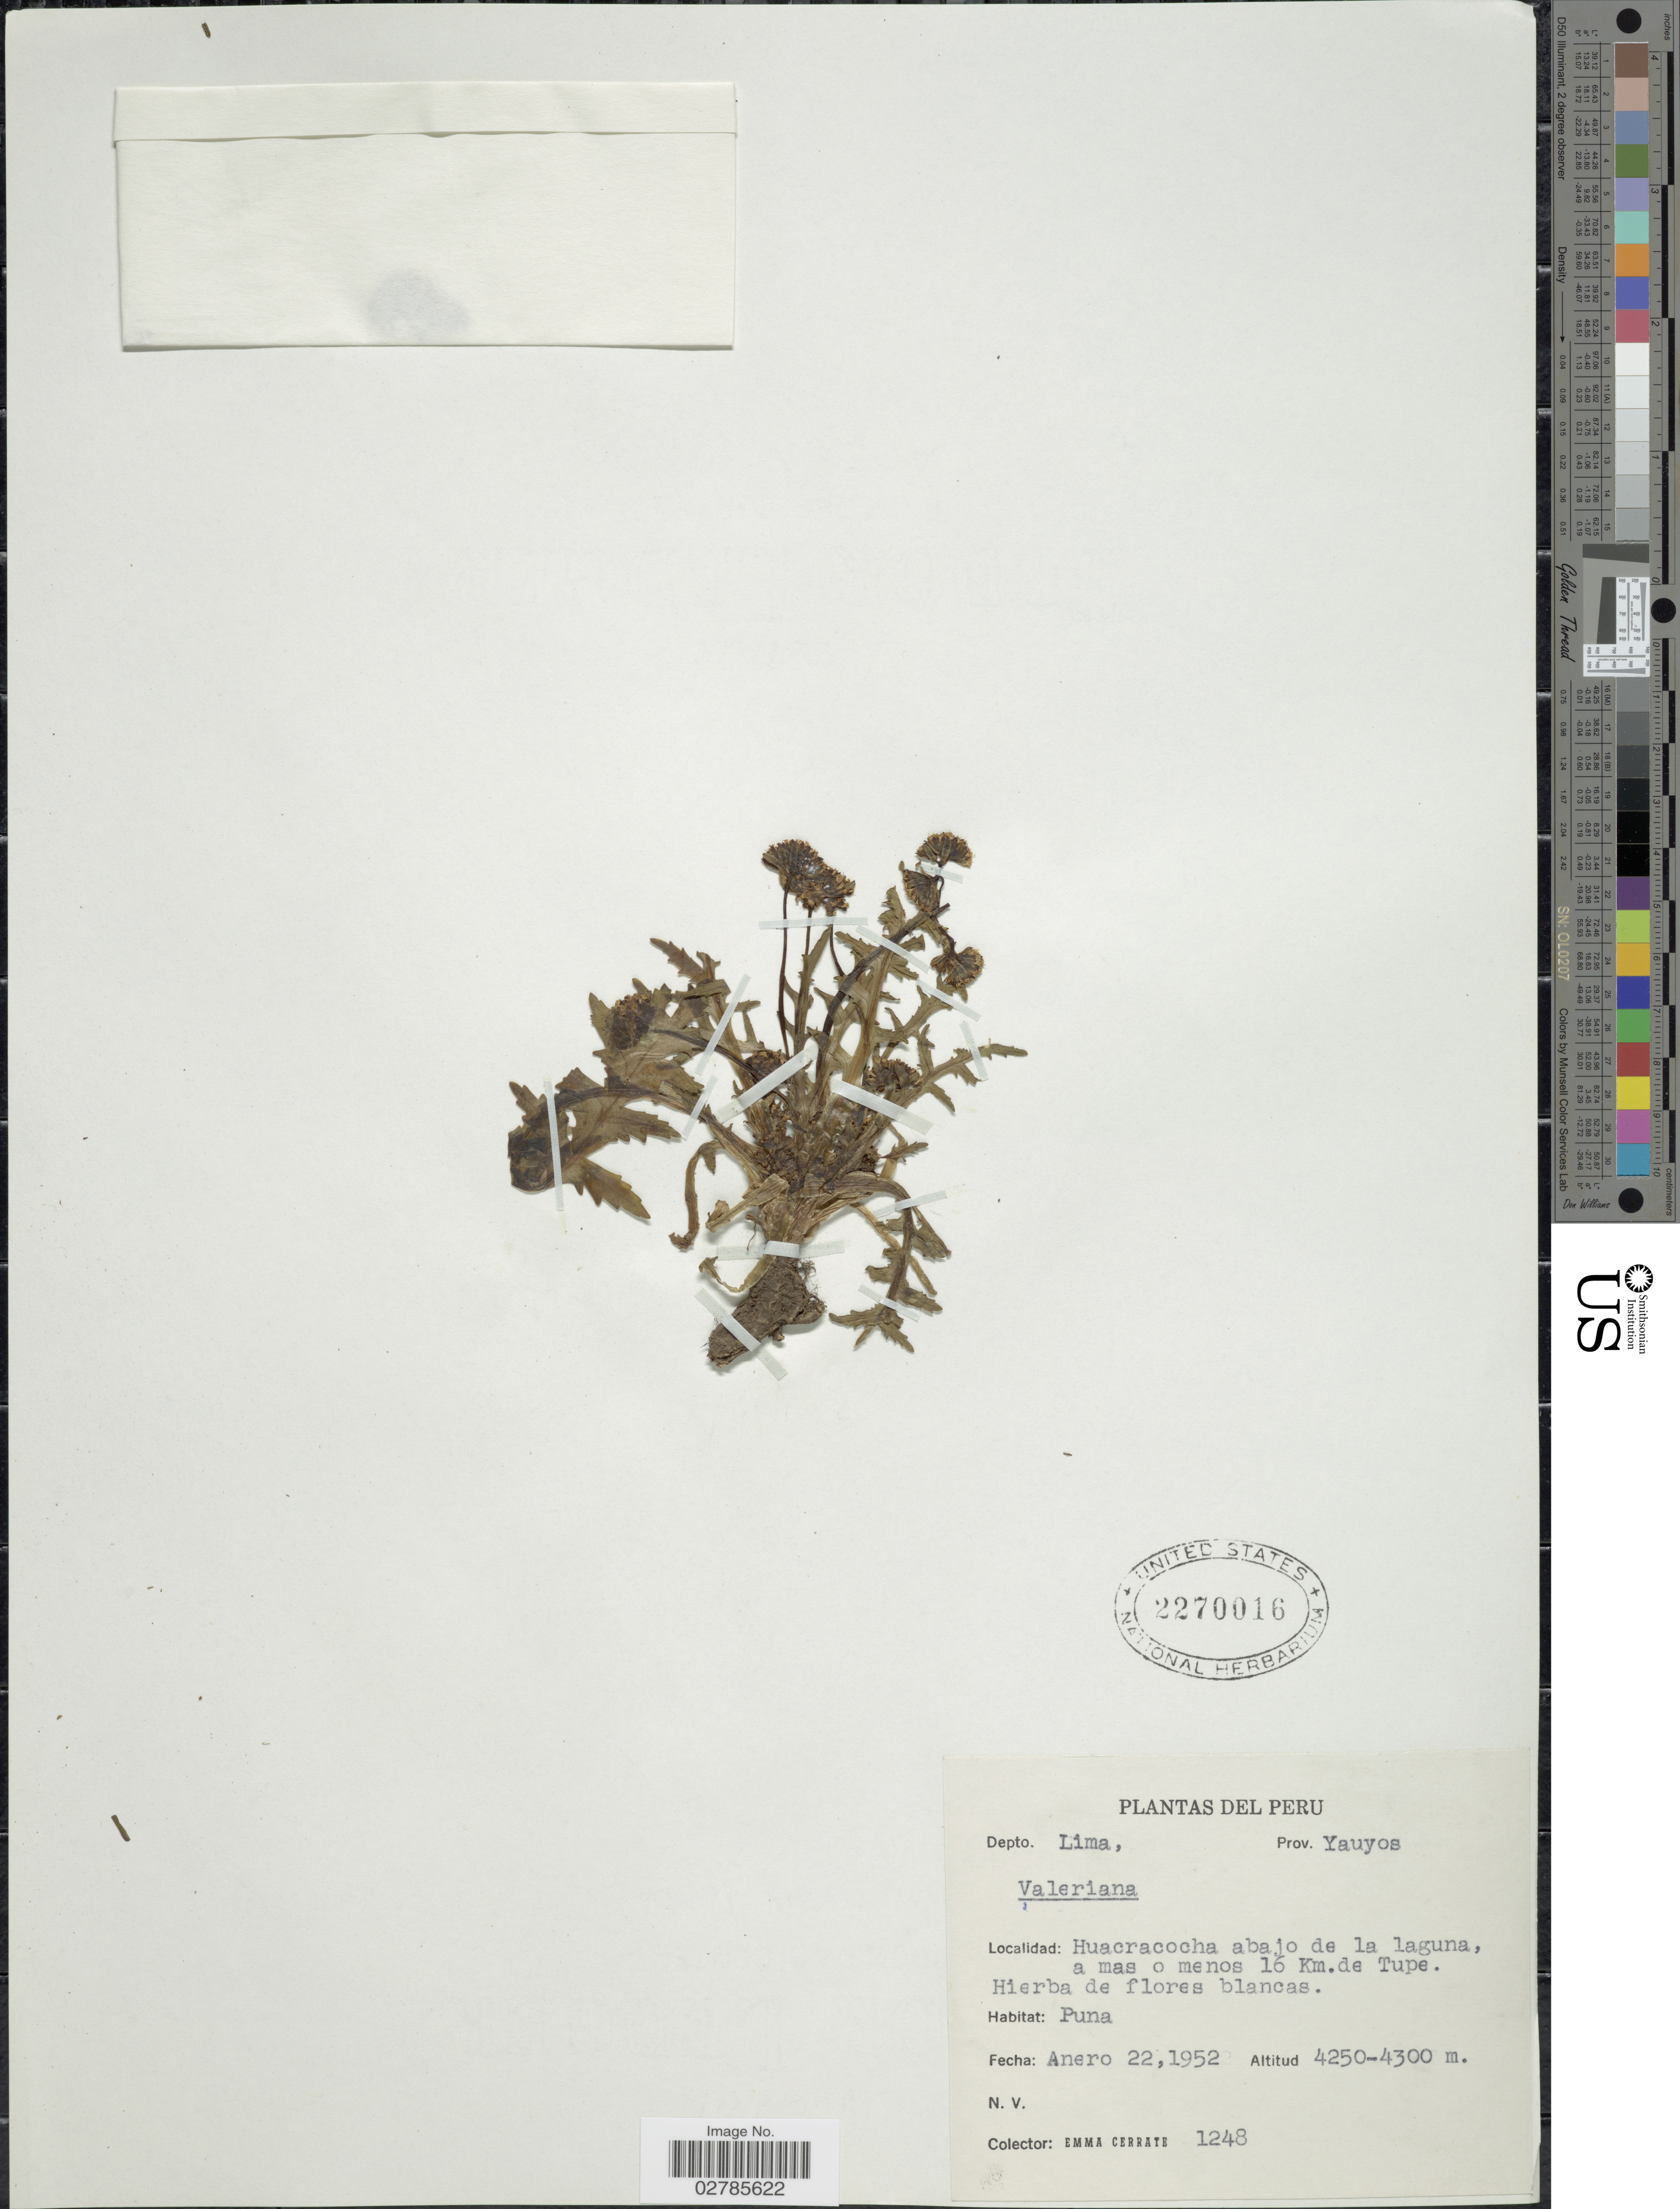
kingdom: Plantae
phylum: Tracheophyta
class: Magnoliopsida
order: Dipsacales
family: Caprifoliaceae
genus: Valeriana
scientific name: Valeriana sp.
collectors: E. Cerrate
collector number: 1248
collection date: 1952-01-22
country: Peru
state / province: Lima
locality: Depto. Lima, Prov. Yauyos, Huacracocha abajo de la laguna, a mas o menos 16 Km. de Tupe, Puna.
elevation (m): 4250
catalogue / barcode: US 2270016